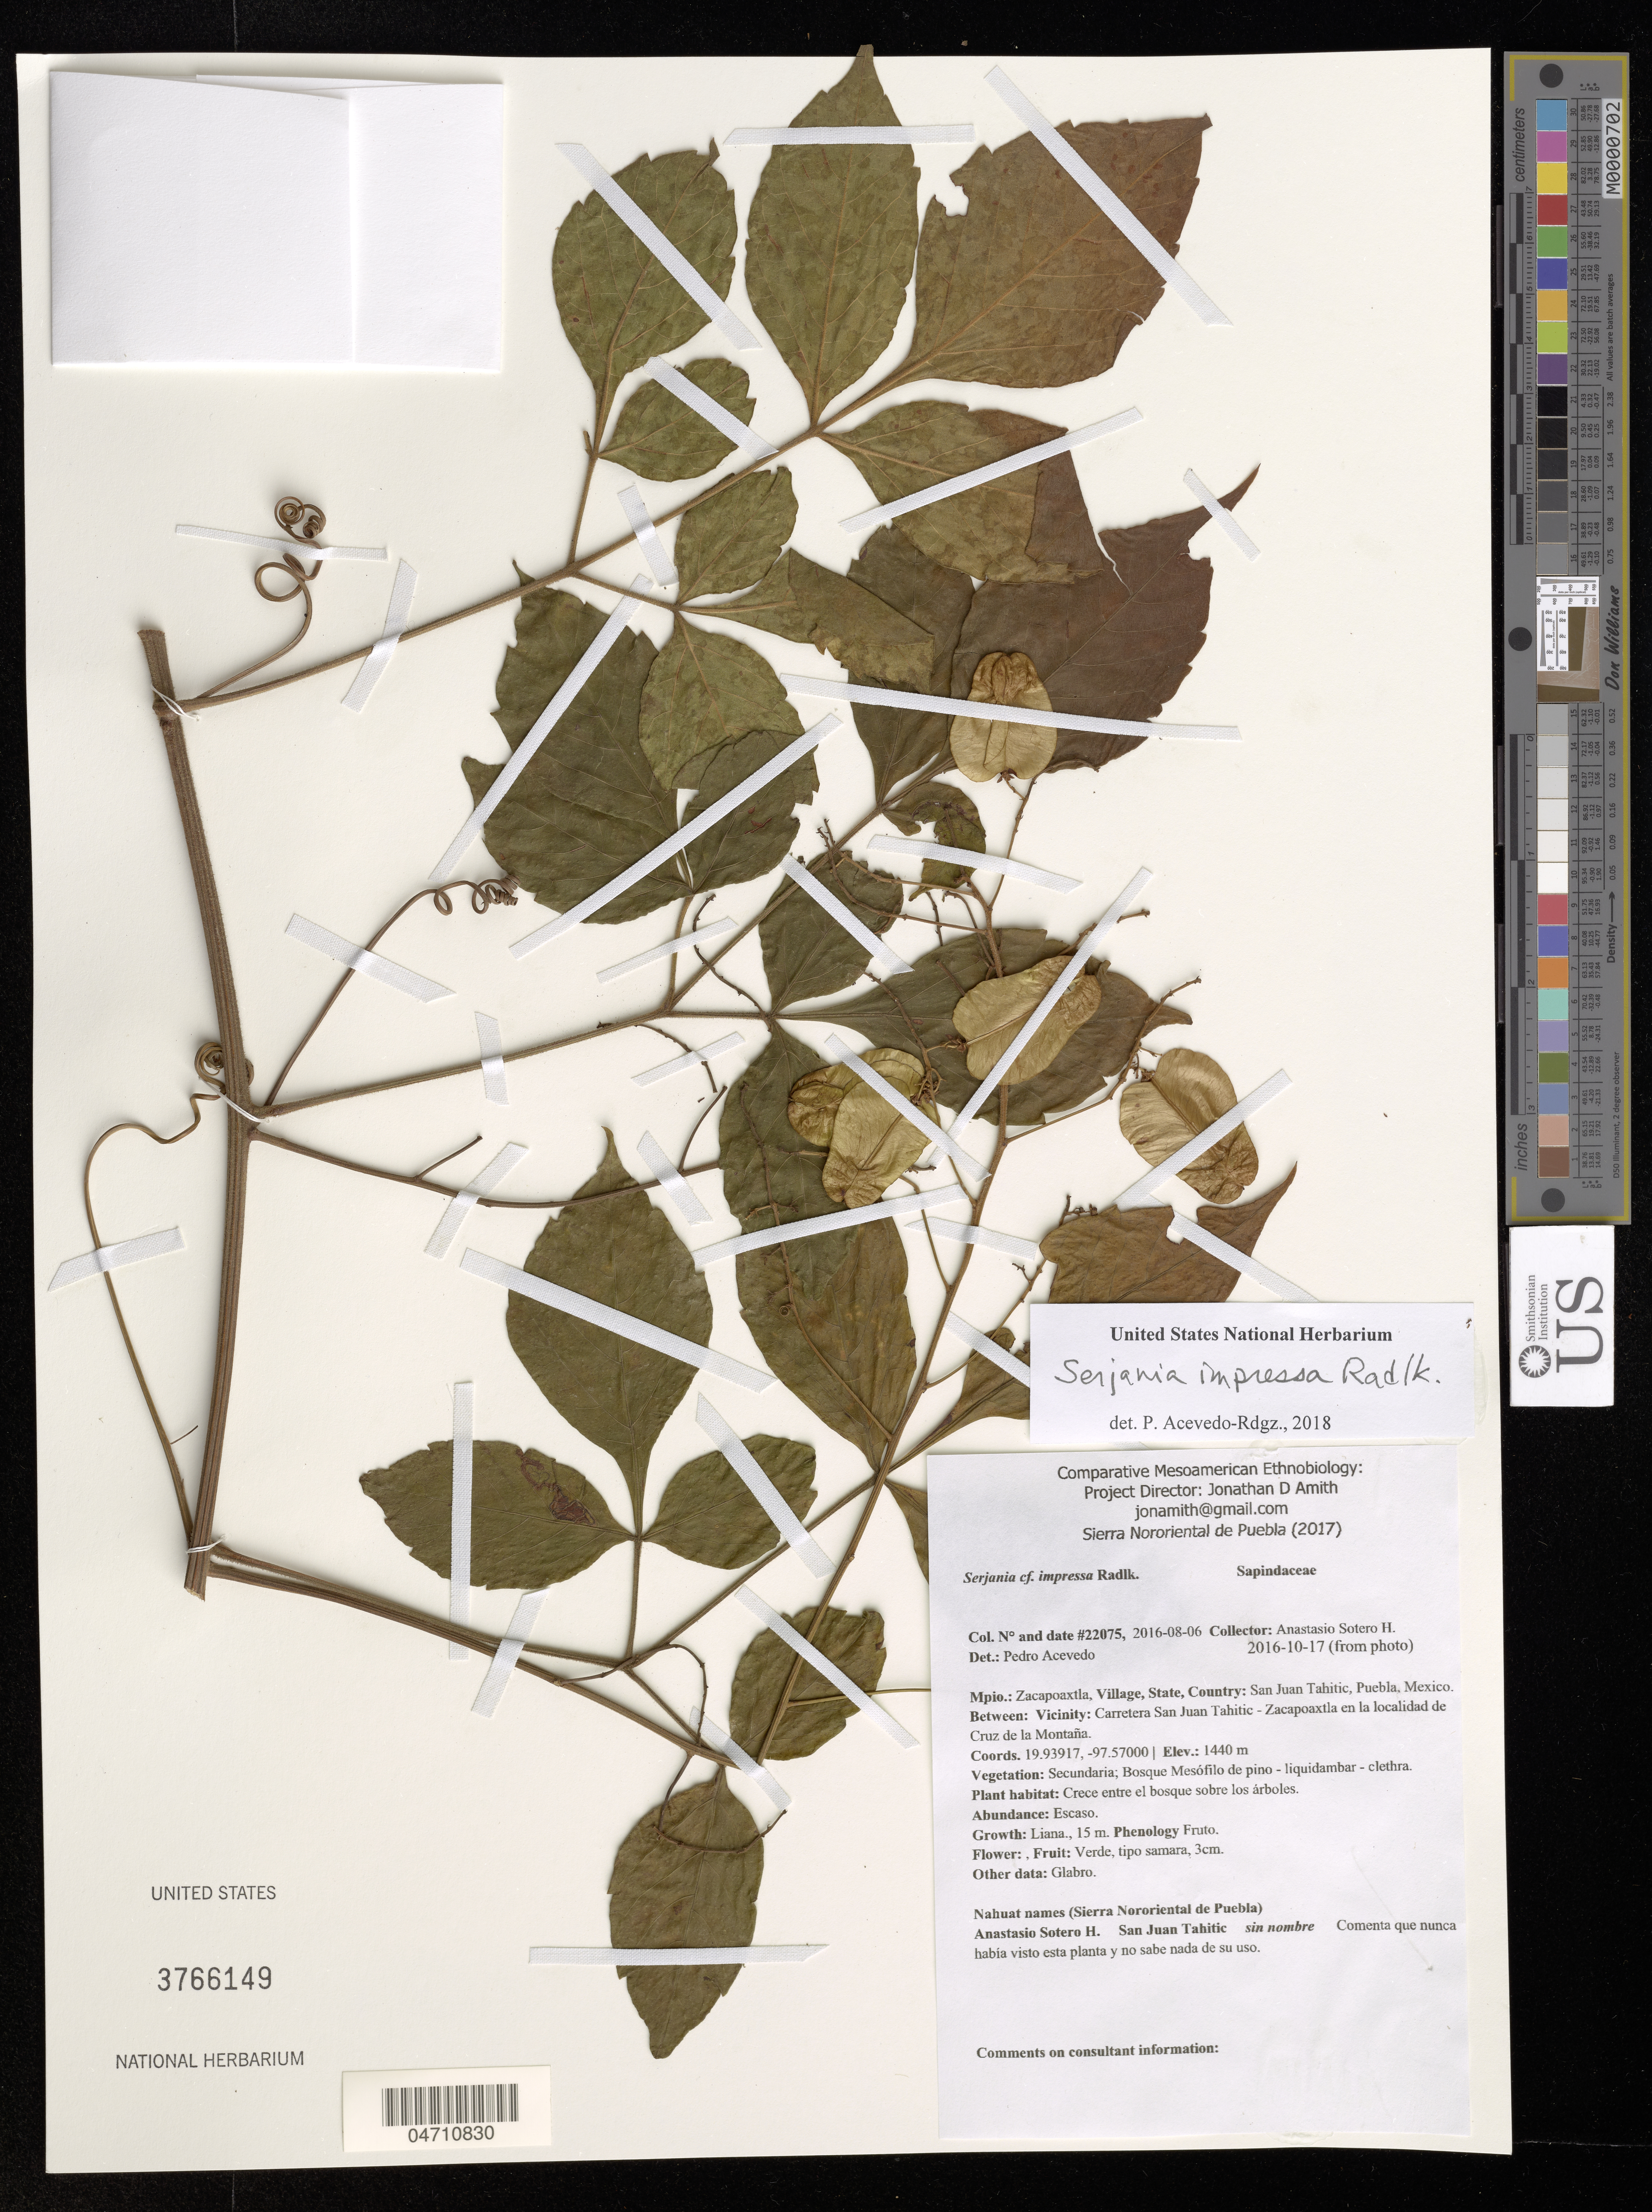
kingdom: Plantae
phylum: Tracheophyta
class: Magnoliopsida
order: Sapindales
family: Sapindaceae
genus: Serjania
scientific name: Serjania impressa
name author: Radlk.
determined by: Acevedo-Rodriguez, P., (US), Smithsonian Institution - National Museum of Natural History (UNITED STATES)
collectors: A. Sotero H.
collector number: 22075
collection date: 2016-06-05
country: Mexico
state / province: Puebla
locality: Mpio.: Zacapoaxtla, Village: San Juan Tahitic. Between: Vicinity: Carretera San Juan Tahitic - Zacapoaxtla en la localidad de Cruz de la Montaña.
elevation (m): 1440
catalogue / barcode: US 3766149